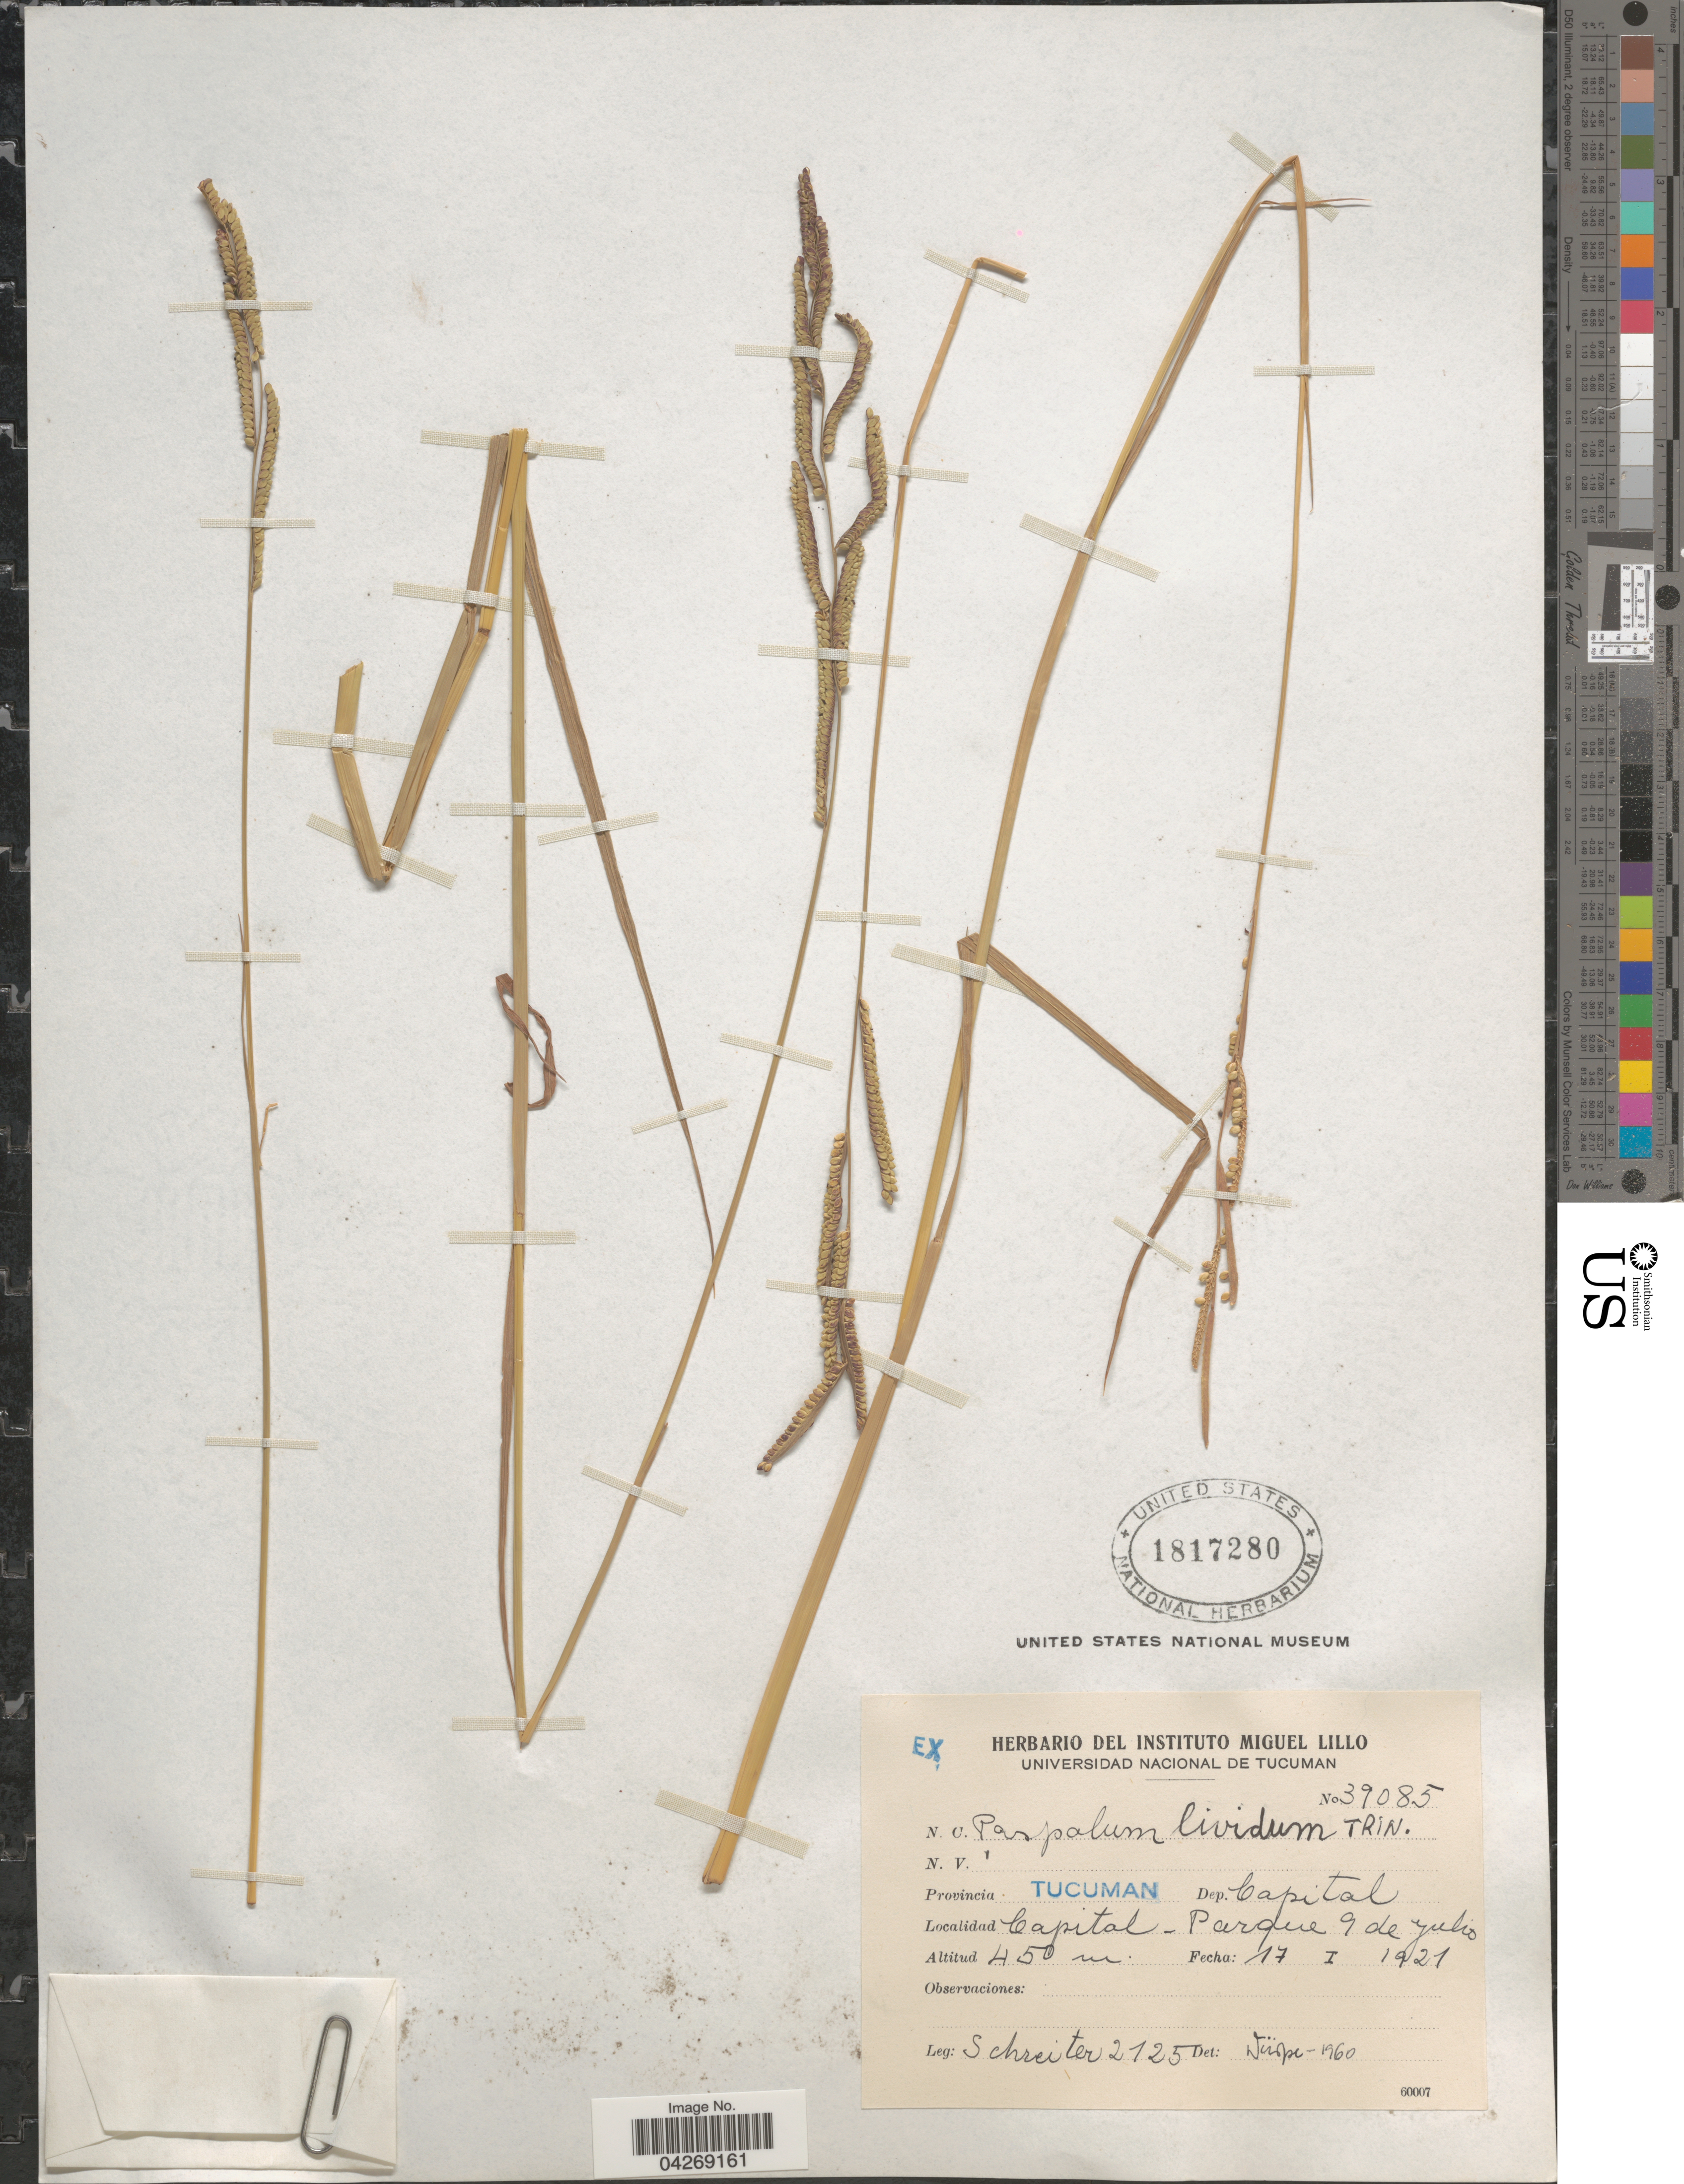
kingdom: Plantae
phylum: Tracheophyta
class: Liliopsida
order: Poales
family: Poaceae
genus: Paspalum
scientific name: Paspalum denticulatum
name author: Trin.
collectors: -. Schreiter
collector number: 2125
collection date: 1921-01-17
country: Argentina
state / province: Tucuman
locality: Dep. Capital. Capital - Parque 9 de Julio.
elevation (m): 450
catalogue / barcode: US 1817280